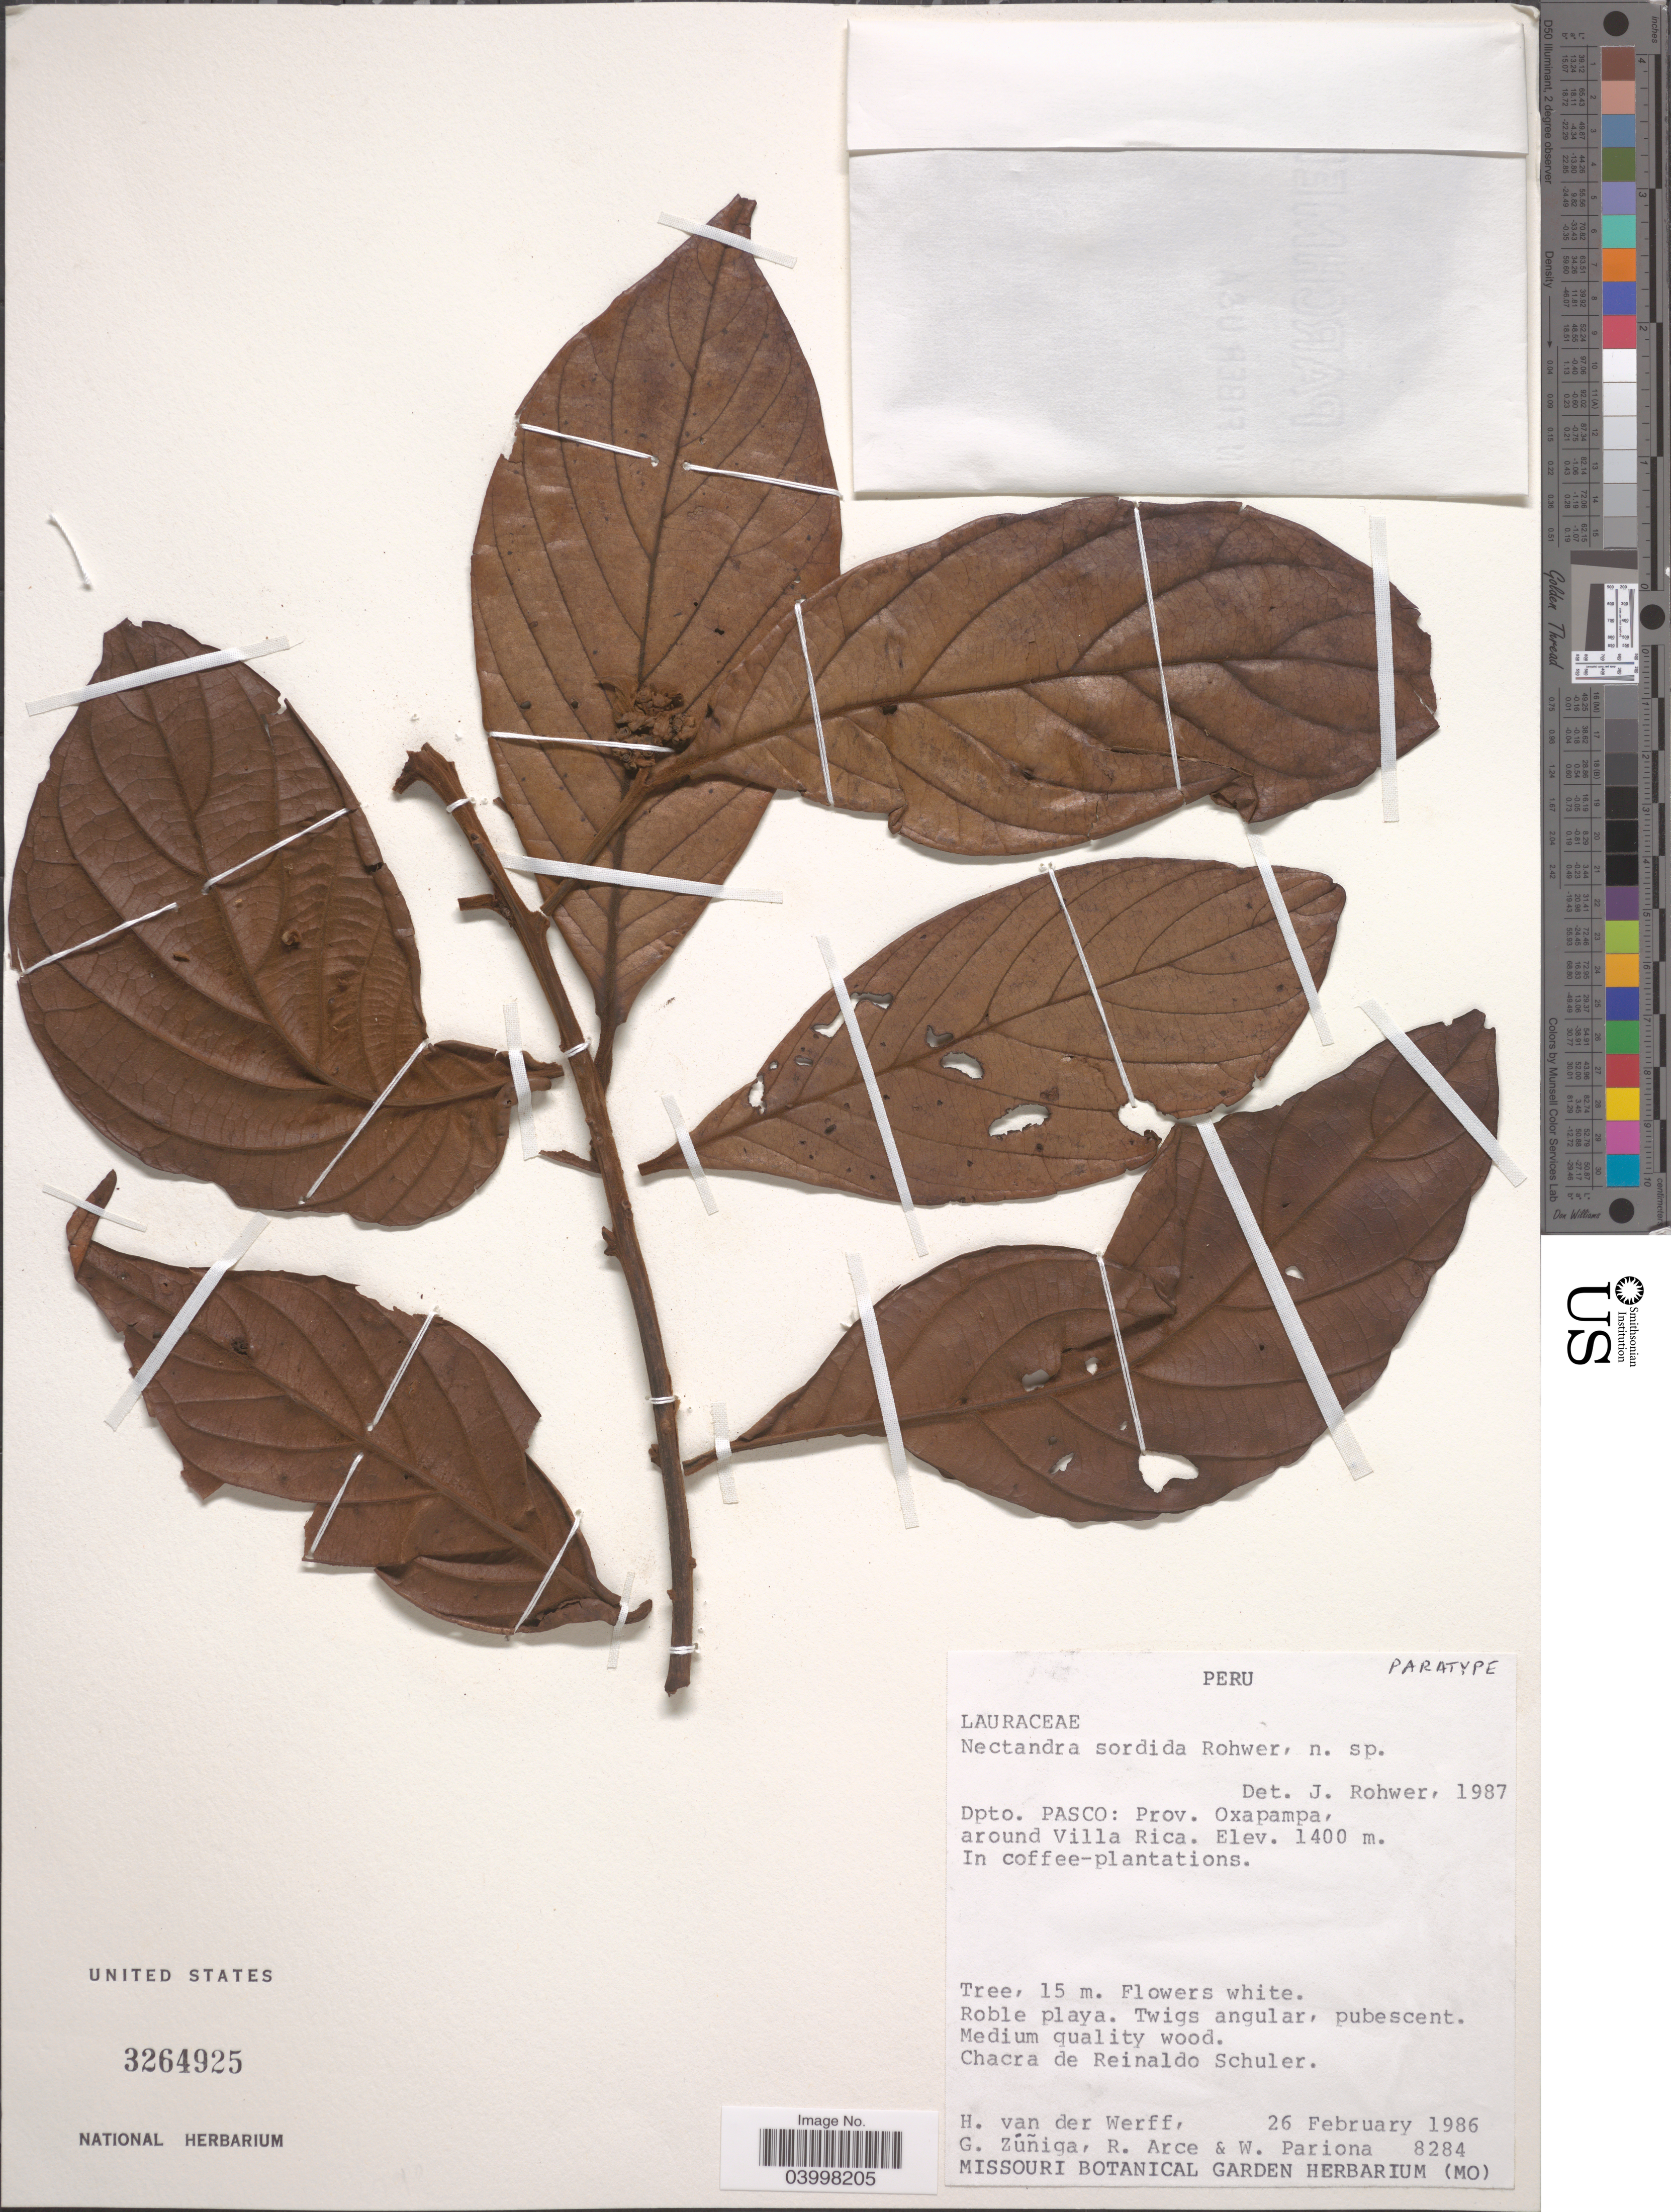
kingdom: Plantae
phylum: Tracheophyta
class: Magnoliopsida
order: Laurales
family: Lauraceae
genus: Nectandra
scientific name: Nectandra sordida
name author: Rohwer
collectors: H. van der Werff, G. Zuniga, R. Arce & W. Pariona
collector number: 8284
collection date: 1986-02-26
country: Peru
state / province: Pasco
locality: Dpto. Pasco: Prov. Oxapampa, around Villa Rica.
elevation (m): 1400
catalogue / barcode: US 3264925